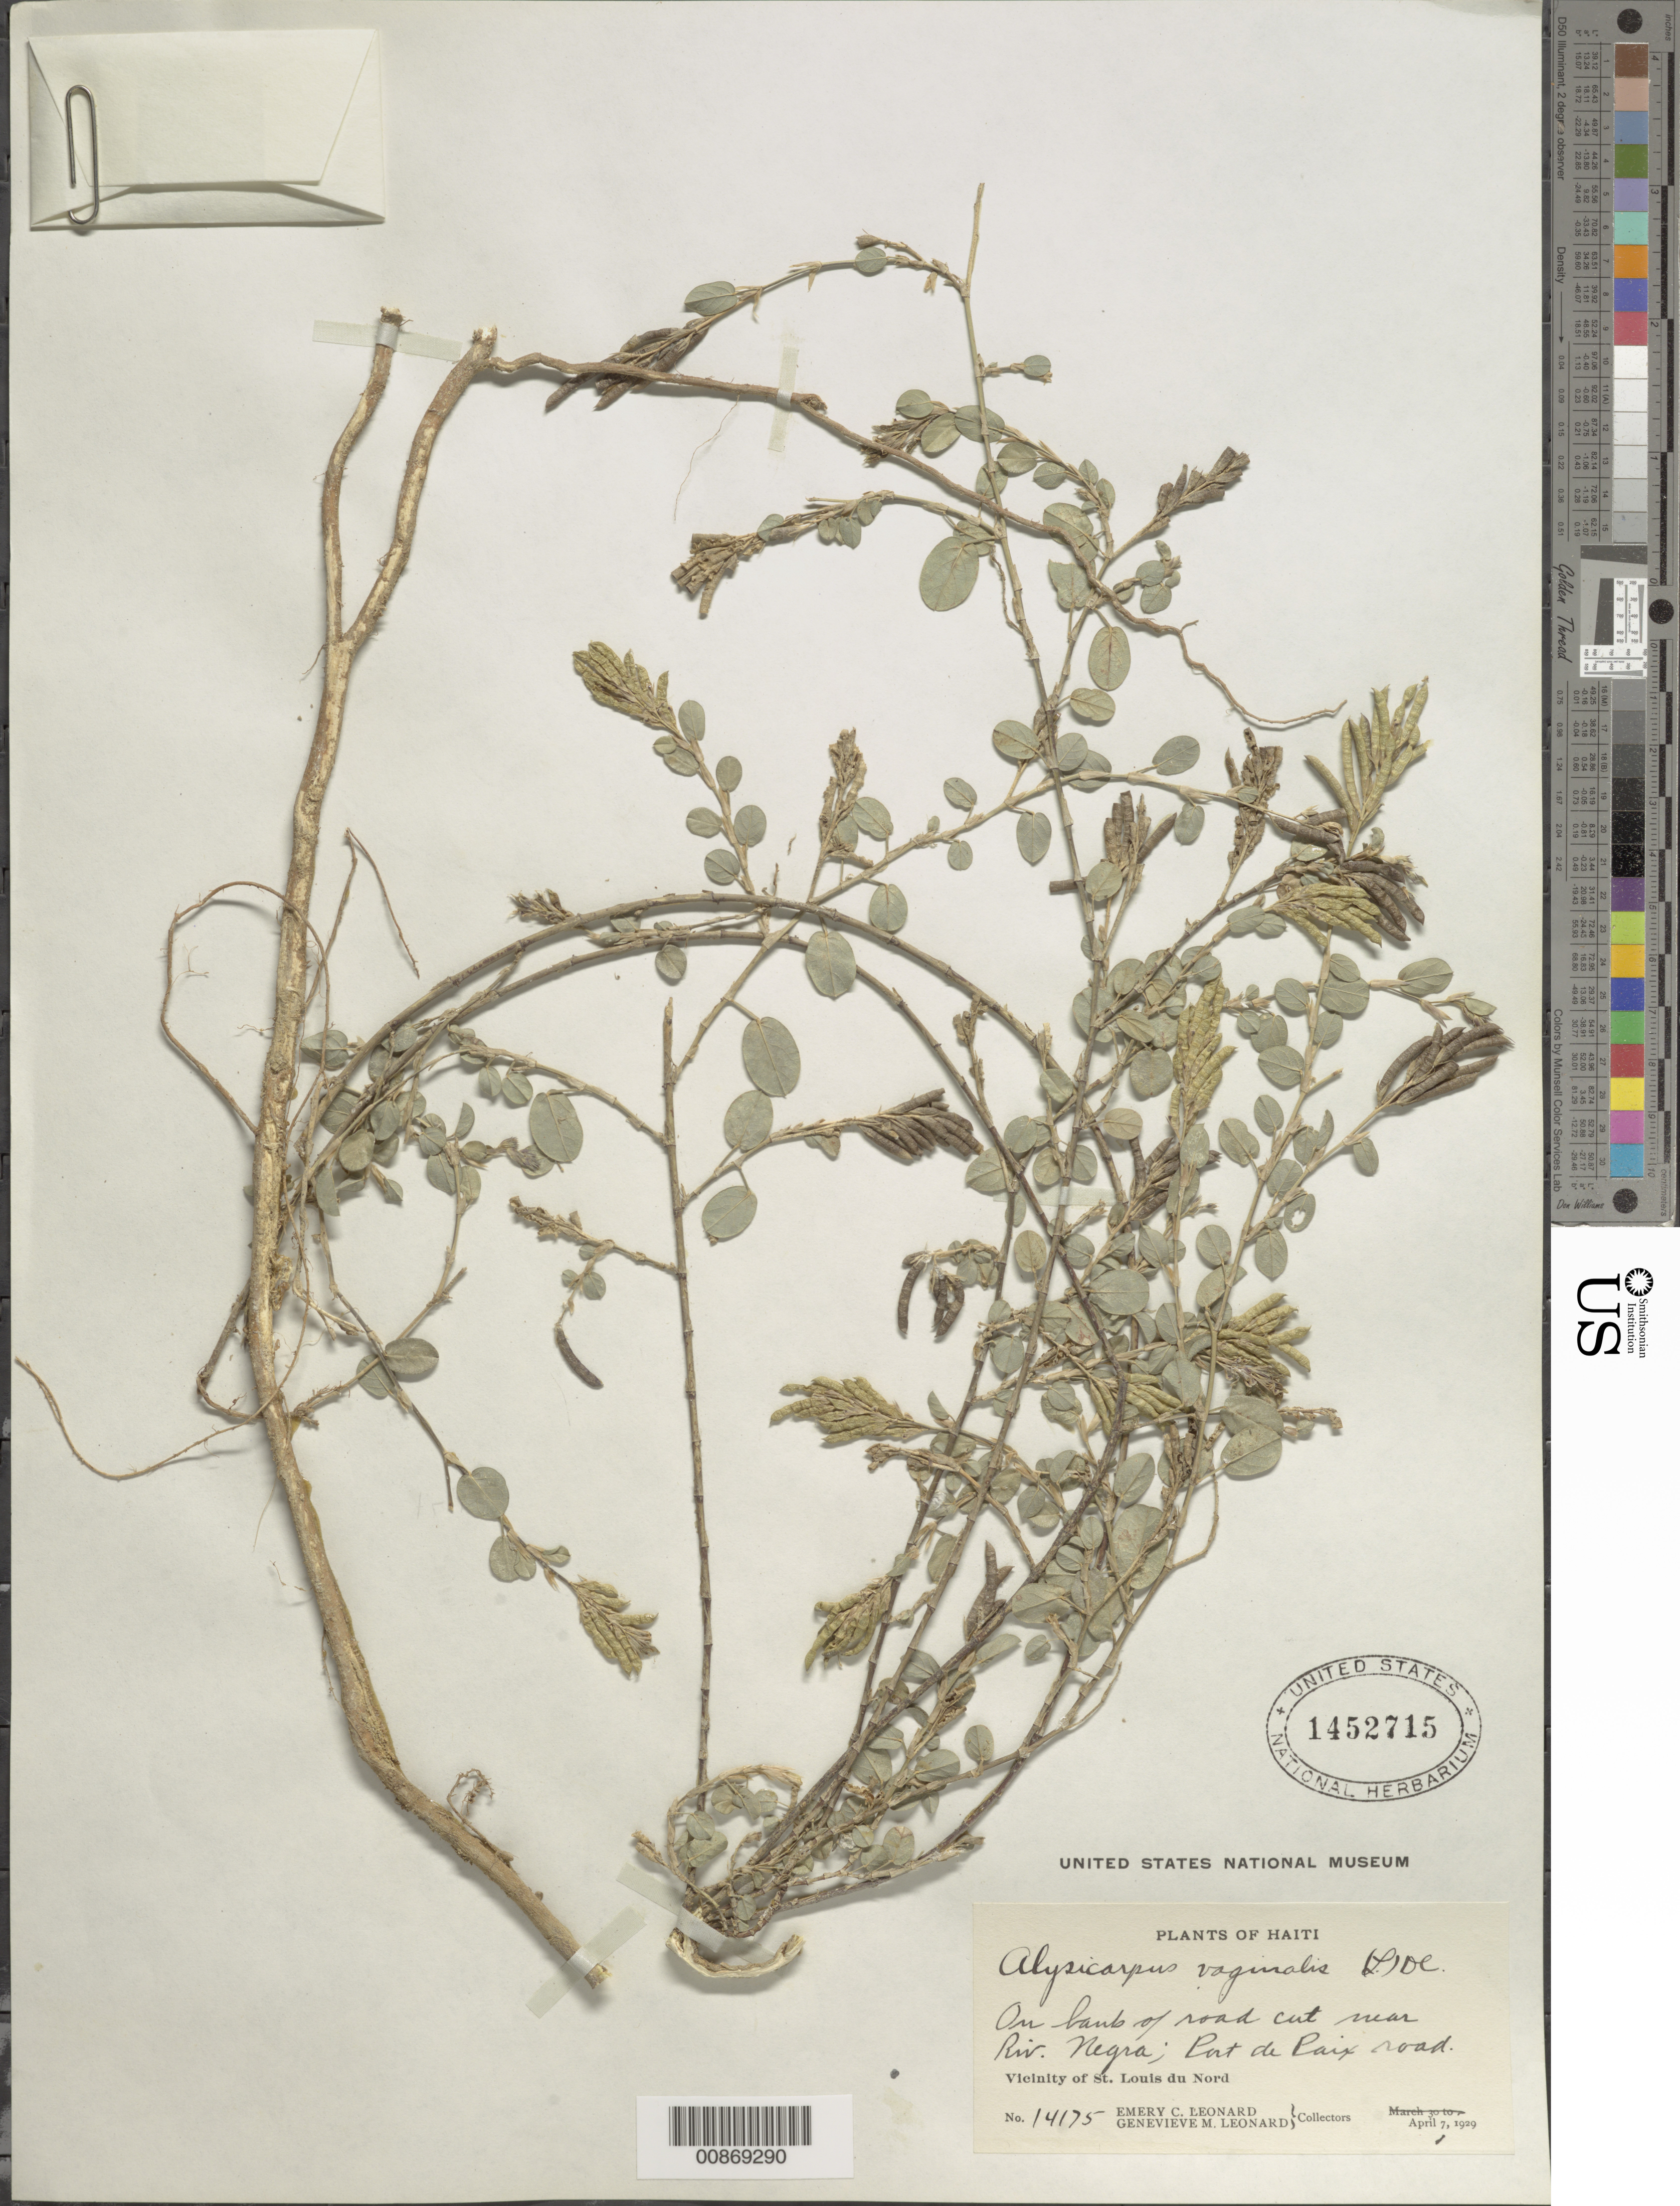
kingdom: Plantae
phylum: Tracheophyta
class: Magnoliopsida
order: Fabales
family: Fabaceae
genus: Alysicarpus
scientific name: Alysicarpus vaginalis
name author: (L.) DC.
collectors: E. C. Leonard & G. M. Leonard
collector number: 14175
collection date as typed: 07 Apr 1929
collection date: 1929-04-07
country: Haiti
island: Hispaniola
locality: Near Riv. Negra; Port de Paix road. Vicinity of St. Louis du Nord.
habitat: On bank of road cut.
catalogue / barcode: US 1452715